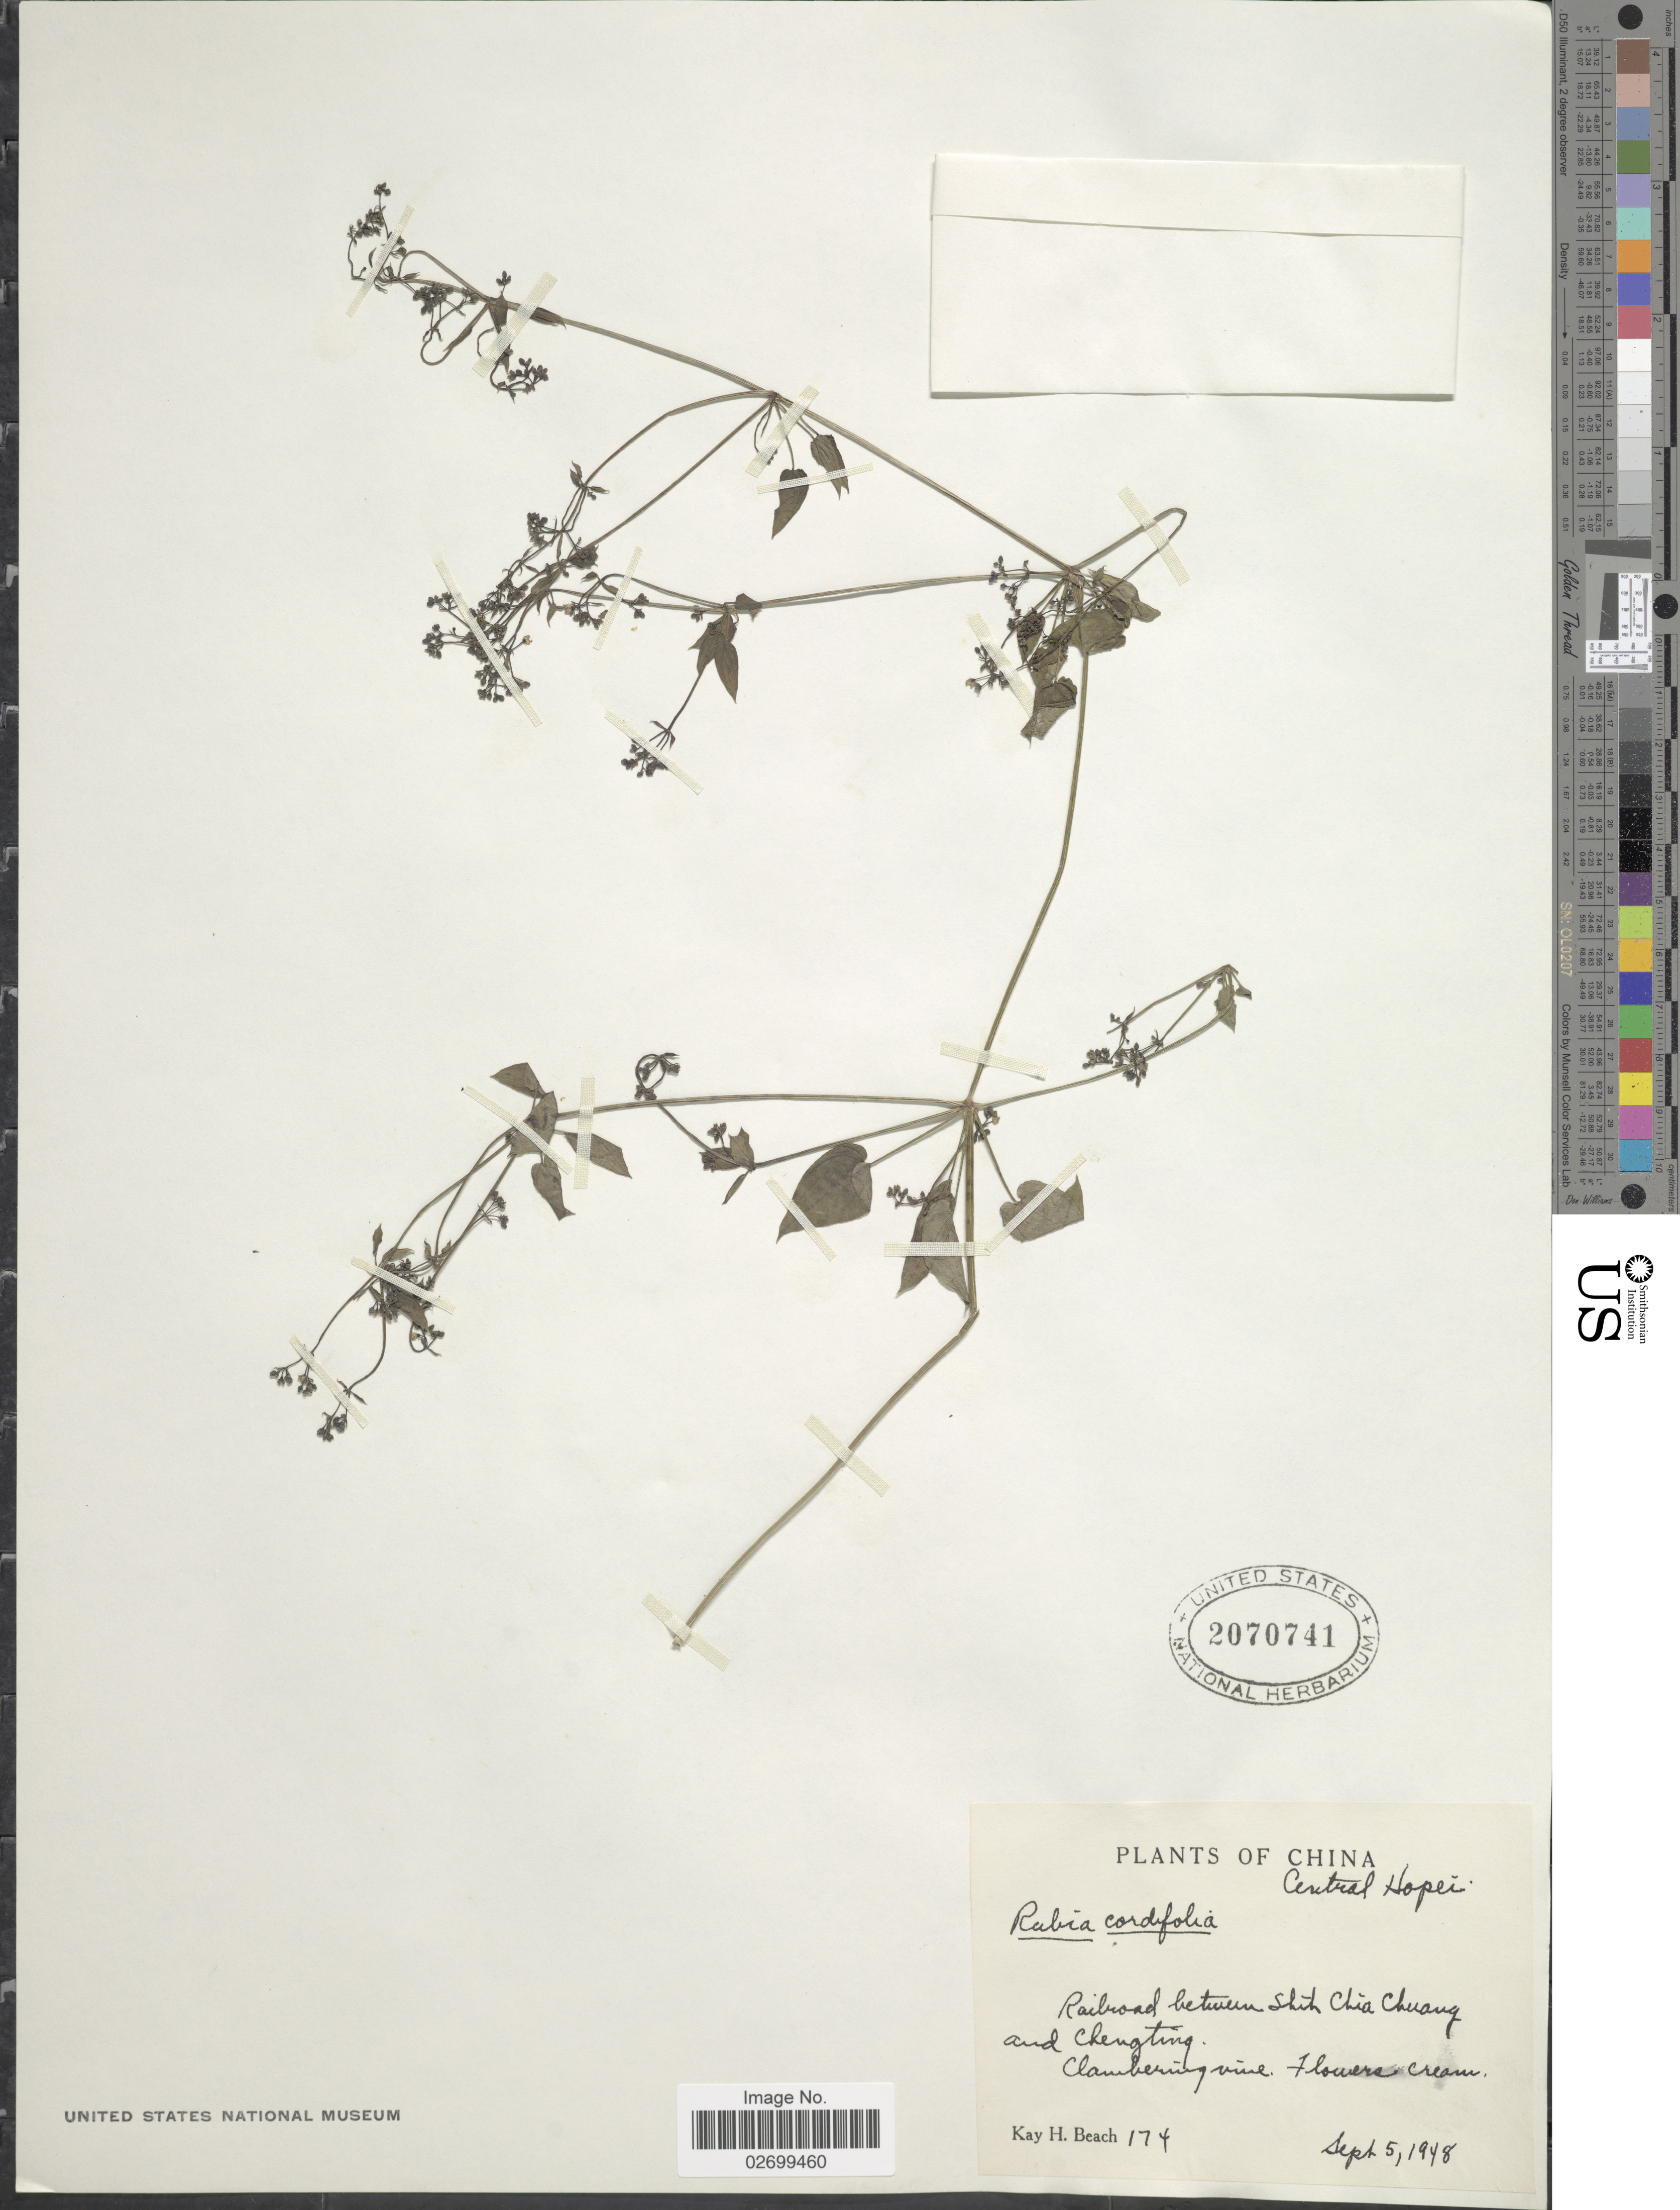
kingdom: Plantae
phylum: Tracheophyta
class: Magnoliopsida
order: Gentianales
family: Rubiaceae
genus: Rubia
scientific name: Rubia cordifolia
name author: L.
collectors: K. H. Beach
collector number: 174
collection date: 1948-09-05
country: China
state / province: Hebei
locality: Central Hopei, Railroad between Shih Chia Chuang and Chengtung.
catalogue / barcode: US 2070741